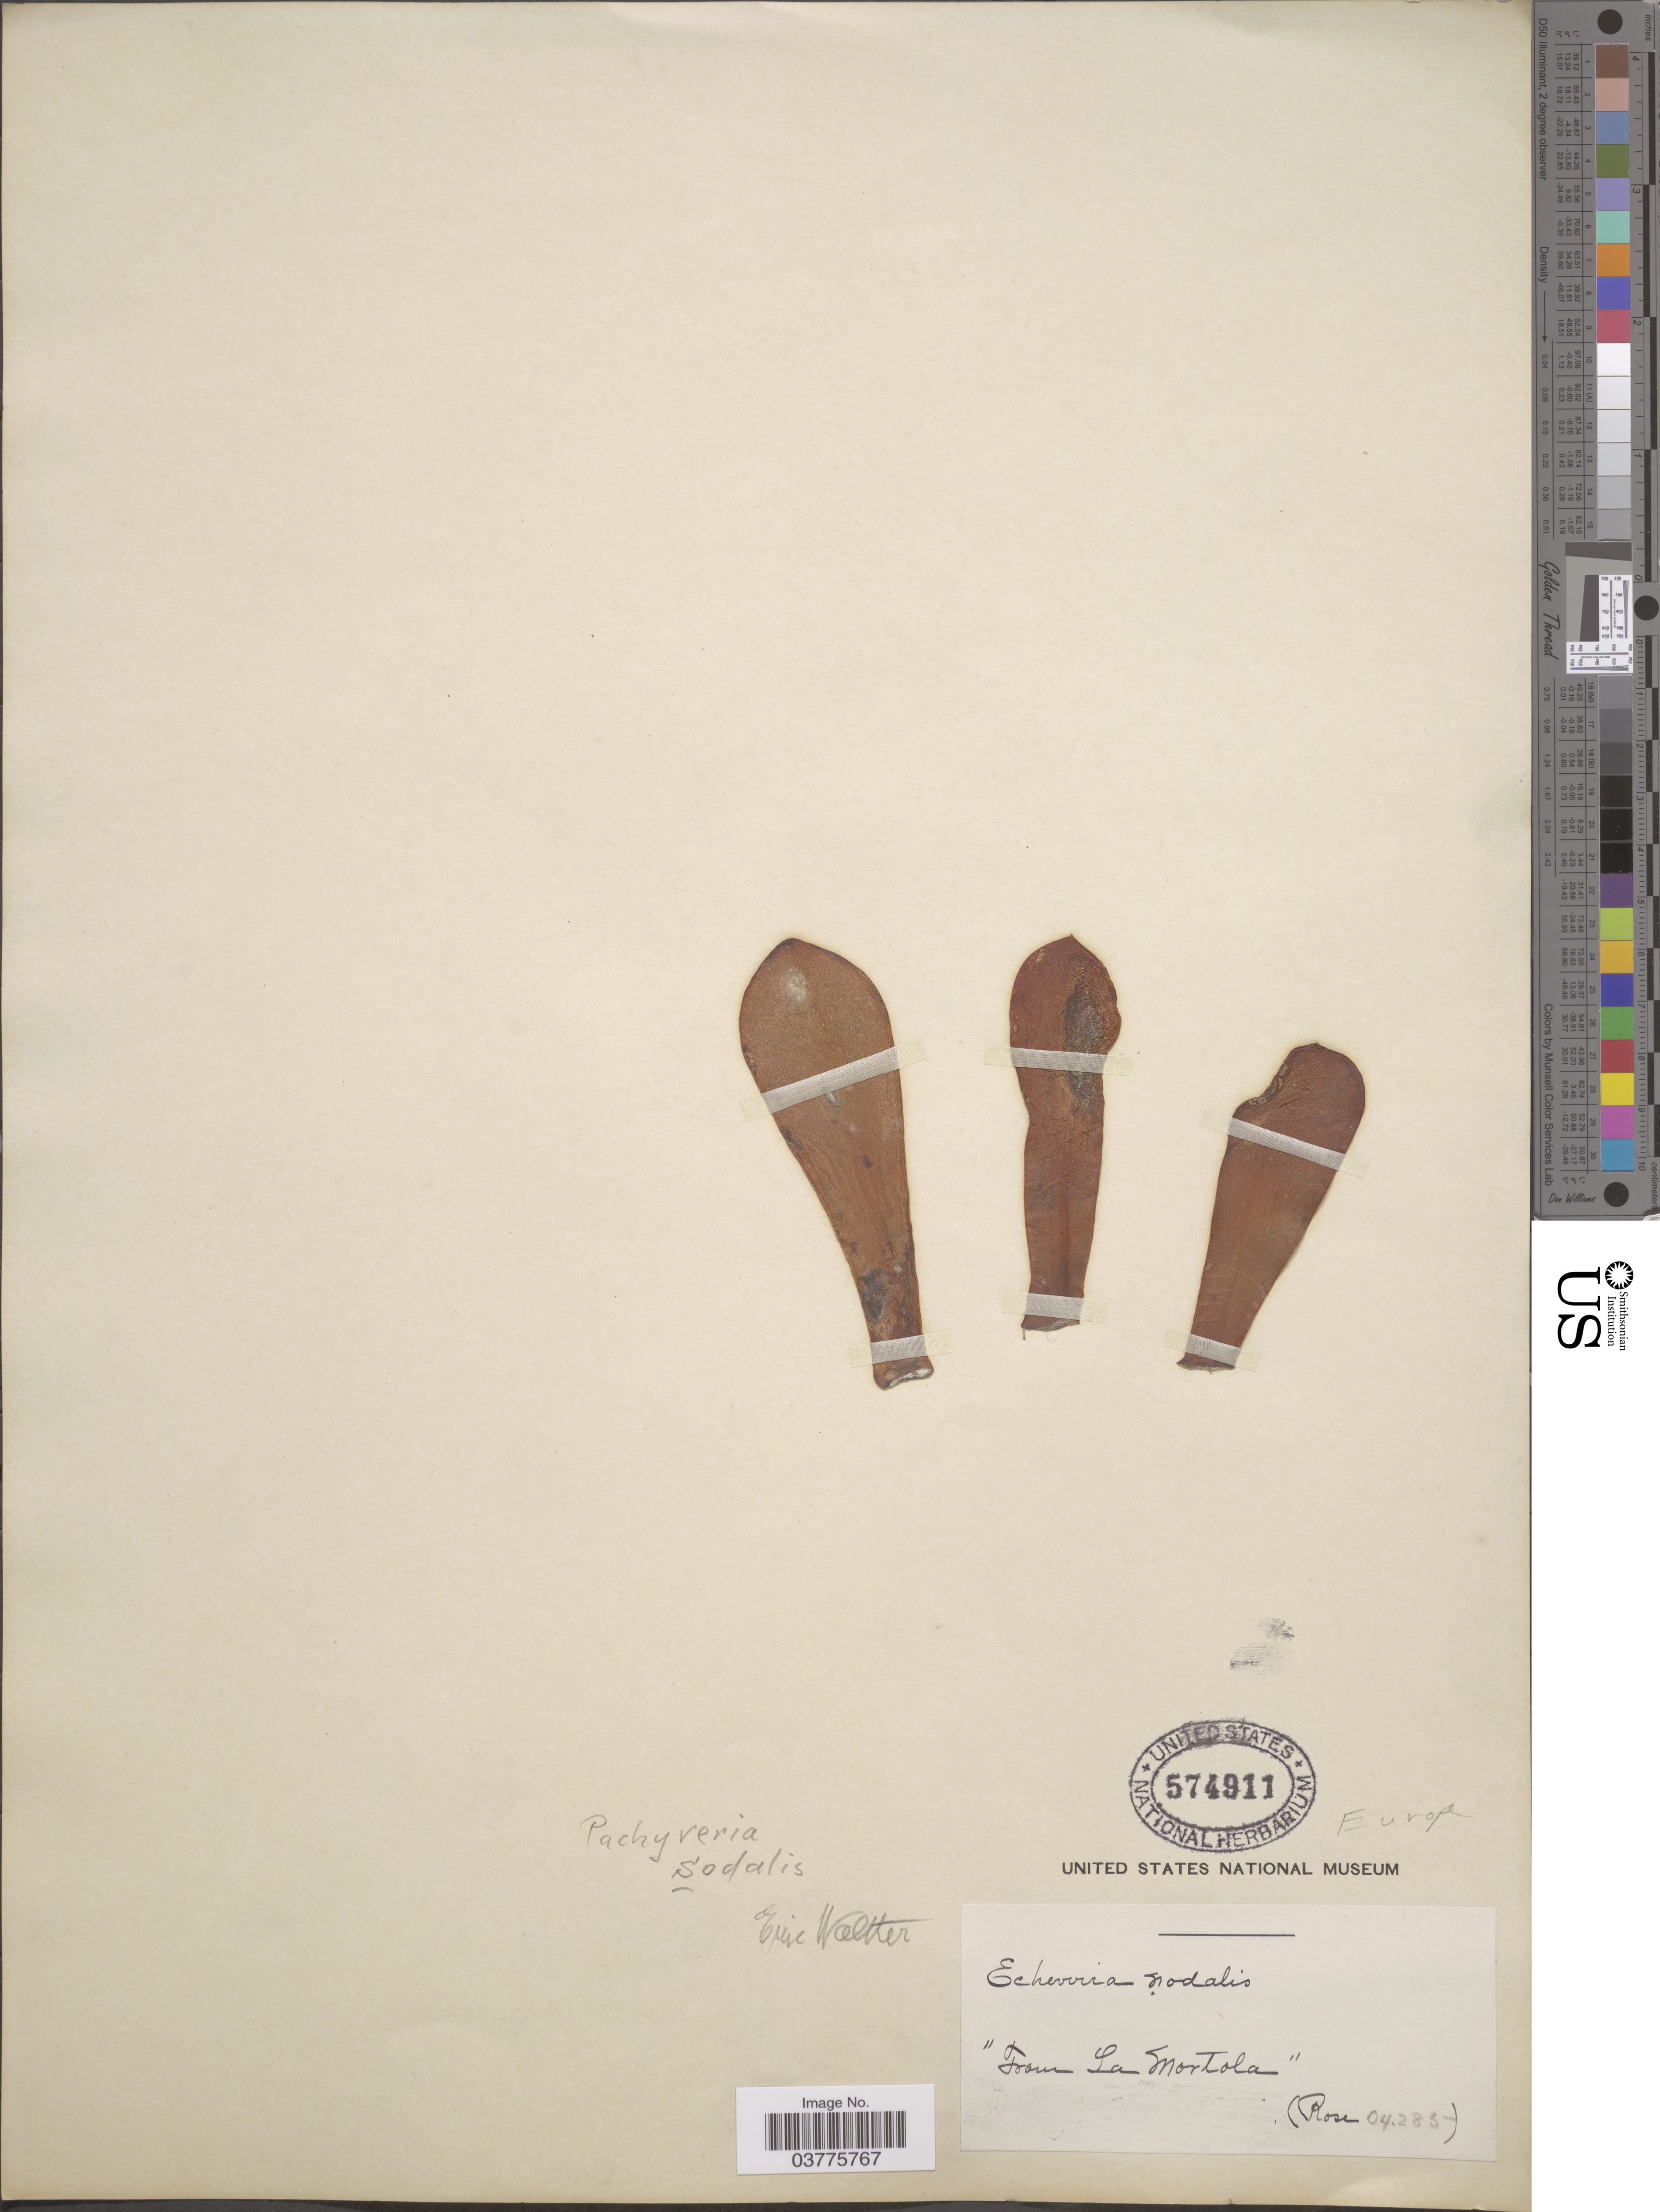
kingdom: Plantae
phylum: Tracheophyta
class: Magnoliopsida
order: Saxifragales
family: Crassulaceae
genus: Pachyphytum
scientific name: Pachyphytum sodale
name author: (Berger) Rose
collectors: E. Walther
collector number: Rose04285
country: Italy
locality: From La Mortola. Europe.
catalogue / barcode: US 574911